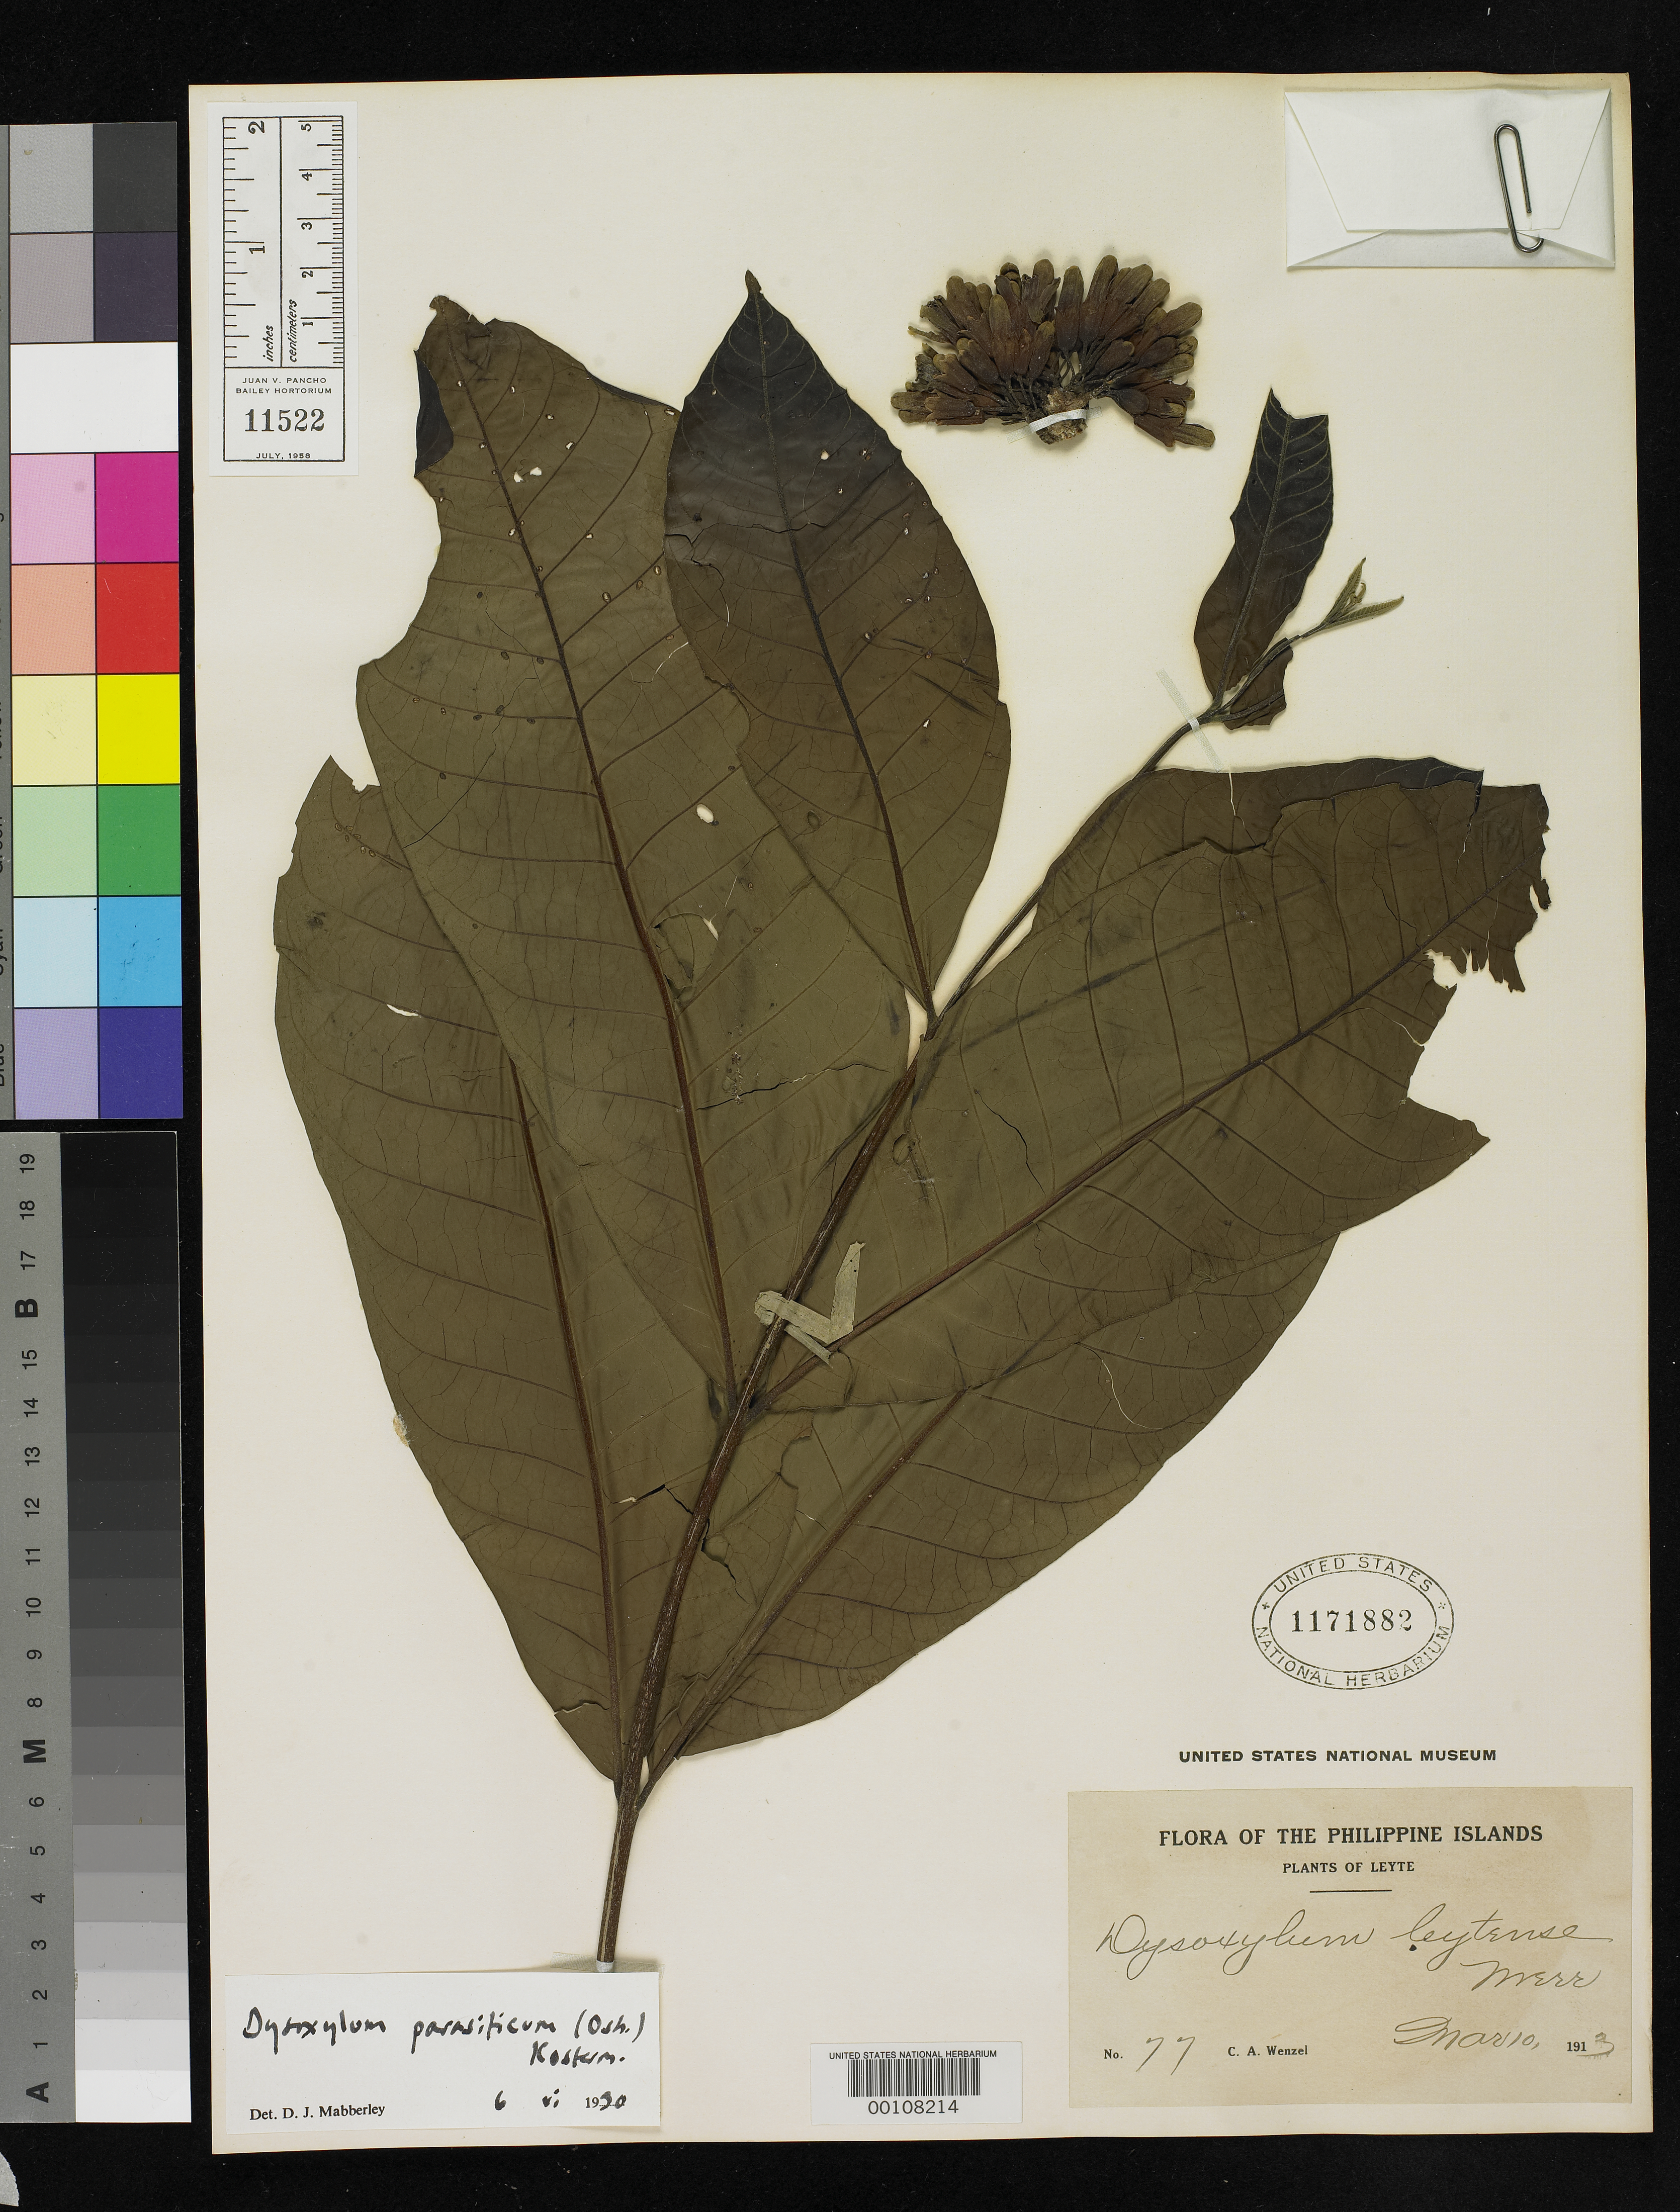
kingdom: Plantae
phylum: Tracheophyta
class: Magnoliopsida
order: Sapindales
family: Meliaceae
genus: Dysoxylum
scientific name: Dysoxylum leytense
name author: Merr.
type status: Isotype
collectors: C. Wenzel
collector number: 77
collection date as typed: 10 Mar 1913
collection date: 1913-03-10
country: Philippines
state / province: Eastern Visayas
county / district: Leyte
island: Leyte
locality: Dagami.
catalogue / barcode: US 1171882